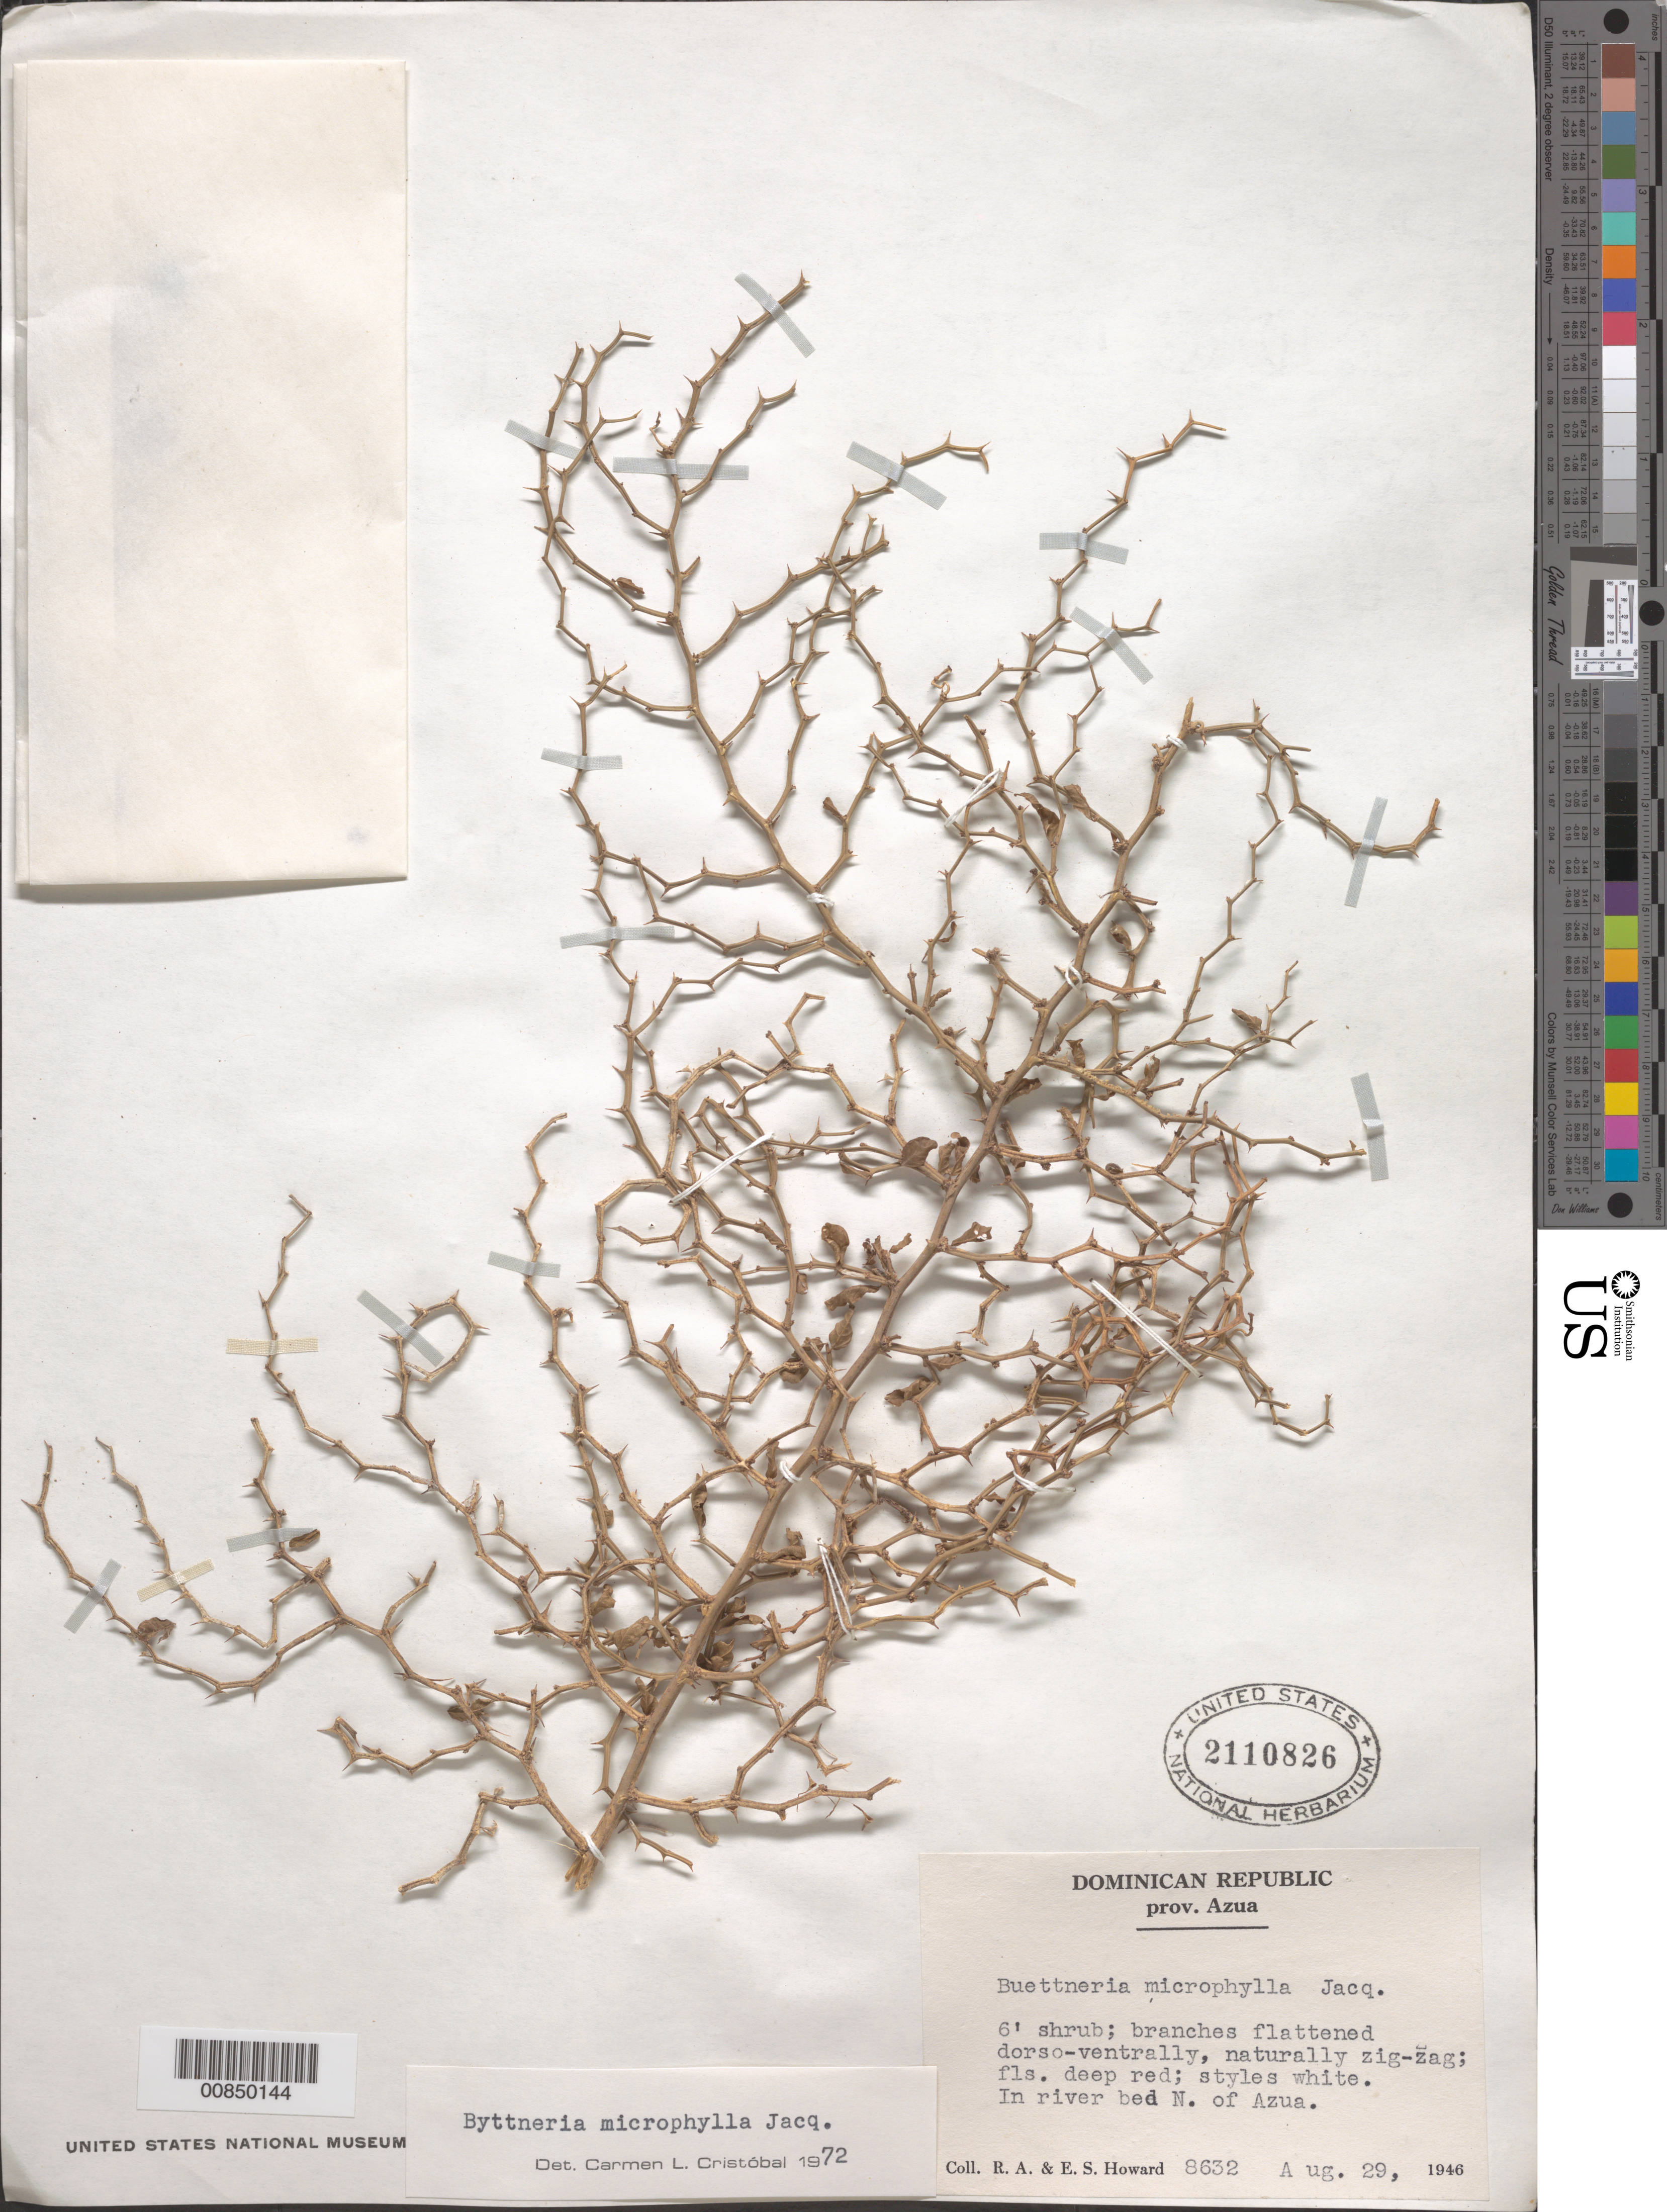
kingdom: Plantae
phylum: Tracheophyta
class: Magnoliopsida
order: Malvales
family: Malvaceae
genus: Byttneria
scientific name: Byttneria microphylla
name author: Jacq.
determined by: Cristóbal, C. L.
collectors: R. A. Howard & E. S. Howard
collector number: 8632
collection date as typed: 29 Aug 1946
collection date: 1946-08-29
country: Dominican Republic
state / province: Azua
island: Hispaniola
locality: N of Azua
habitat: In river bed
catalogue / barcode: US 2110826